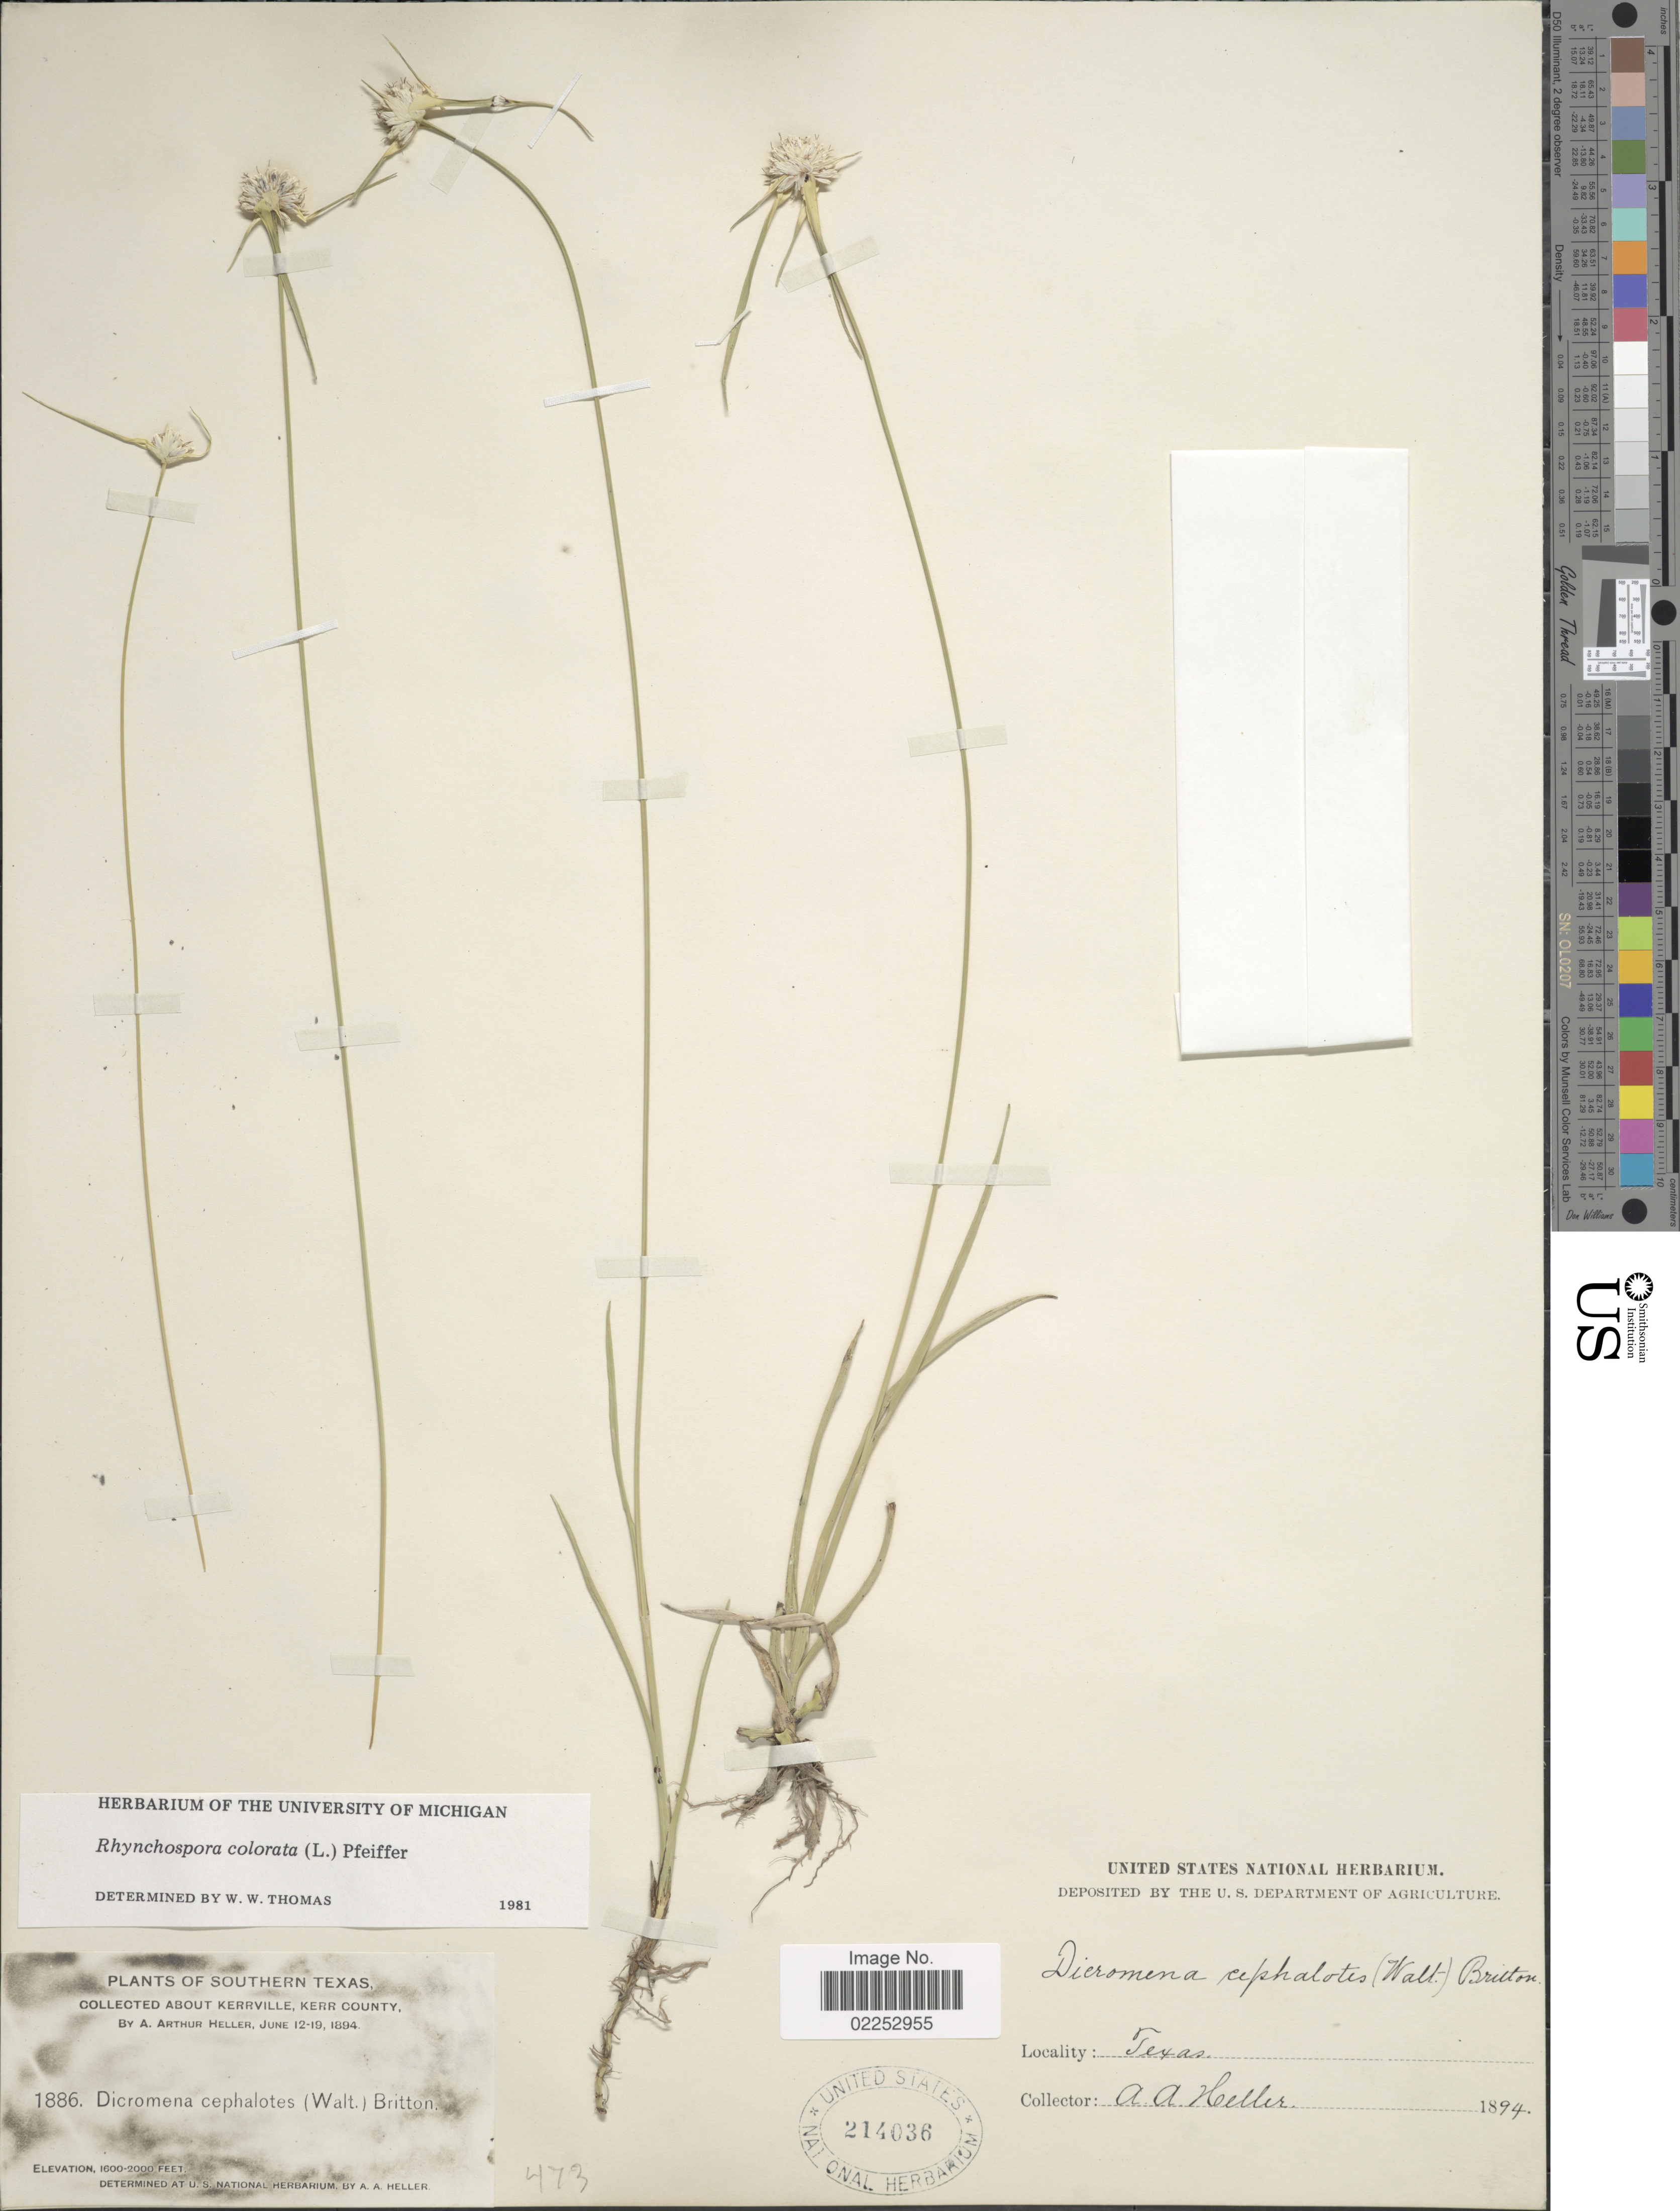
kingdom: Plantae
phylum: Tracheophyta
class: Liliopsida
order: Poales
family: Cyperaceae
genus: Rhynchospora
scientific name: Rhynchospora colorata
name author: (L.) H. Pfeiff.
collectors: A. A. Heller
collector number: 1886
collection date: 1894-06-12/1894-06-19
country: United States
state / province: Texas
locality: Southern Texas. About Kerrville, Kerr County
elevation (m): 488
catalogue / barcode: US 214036